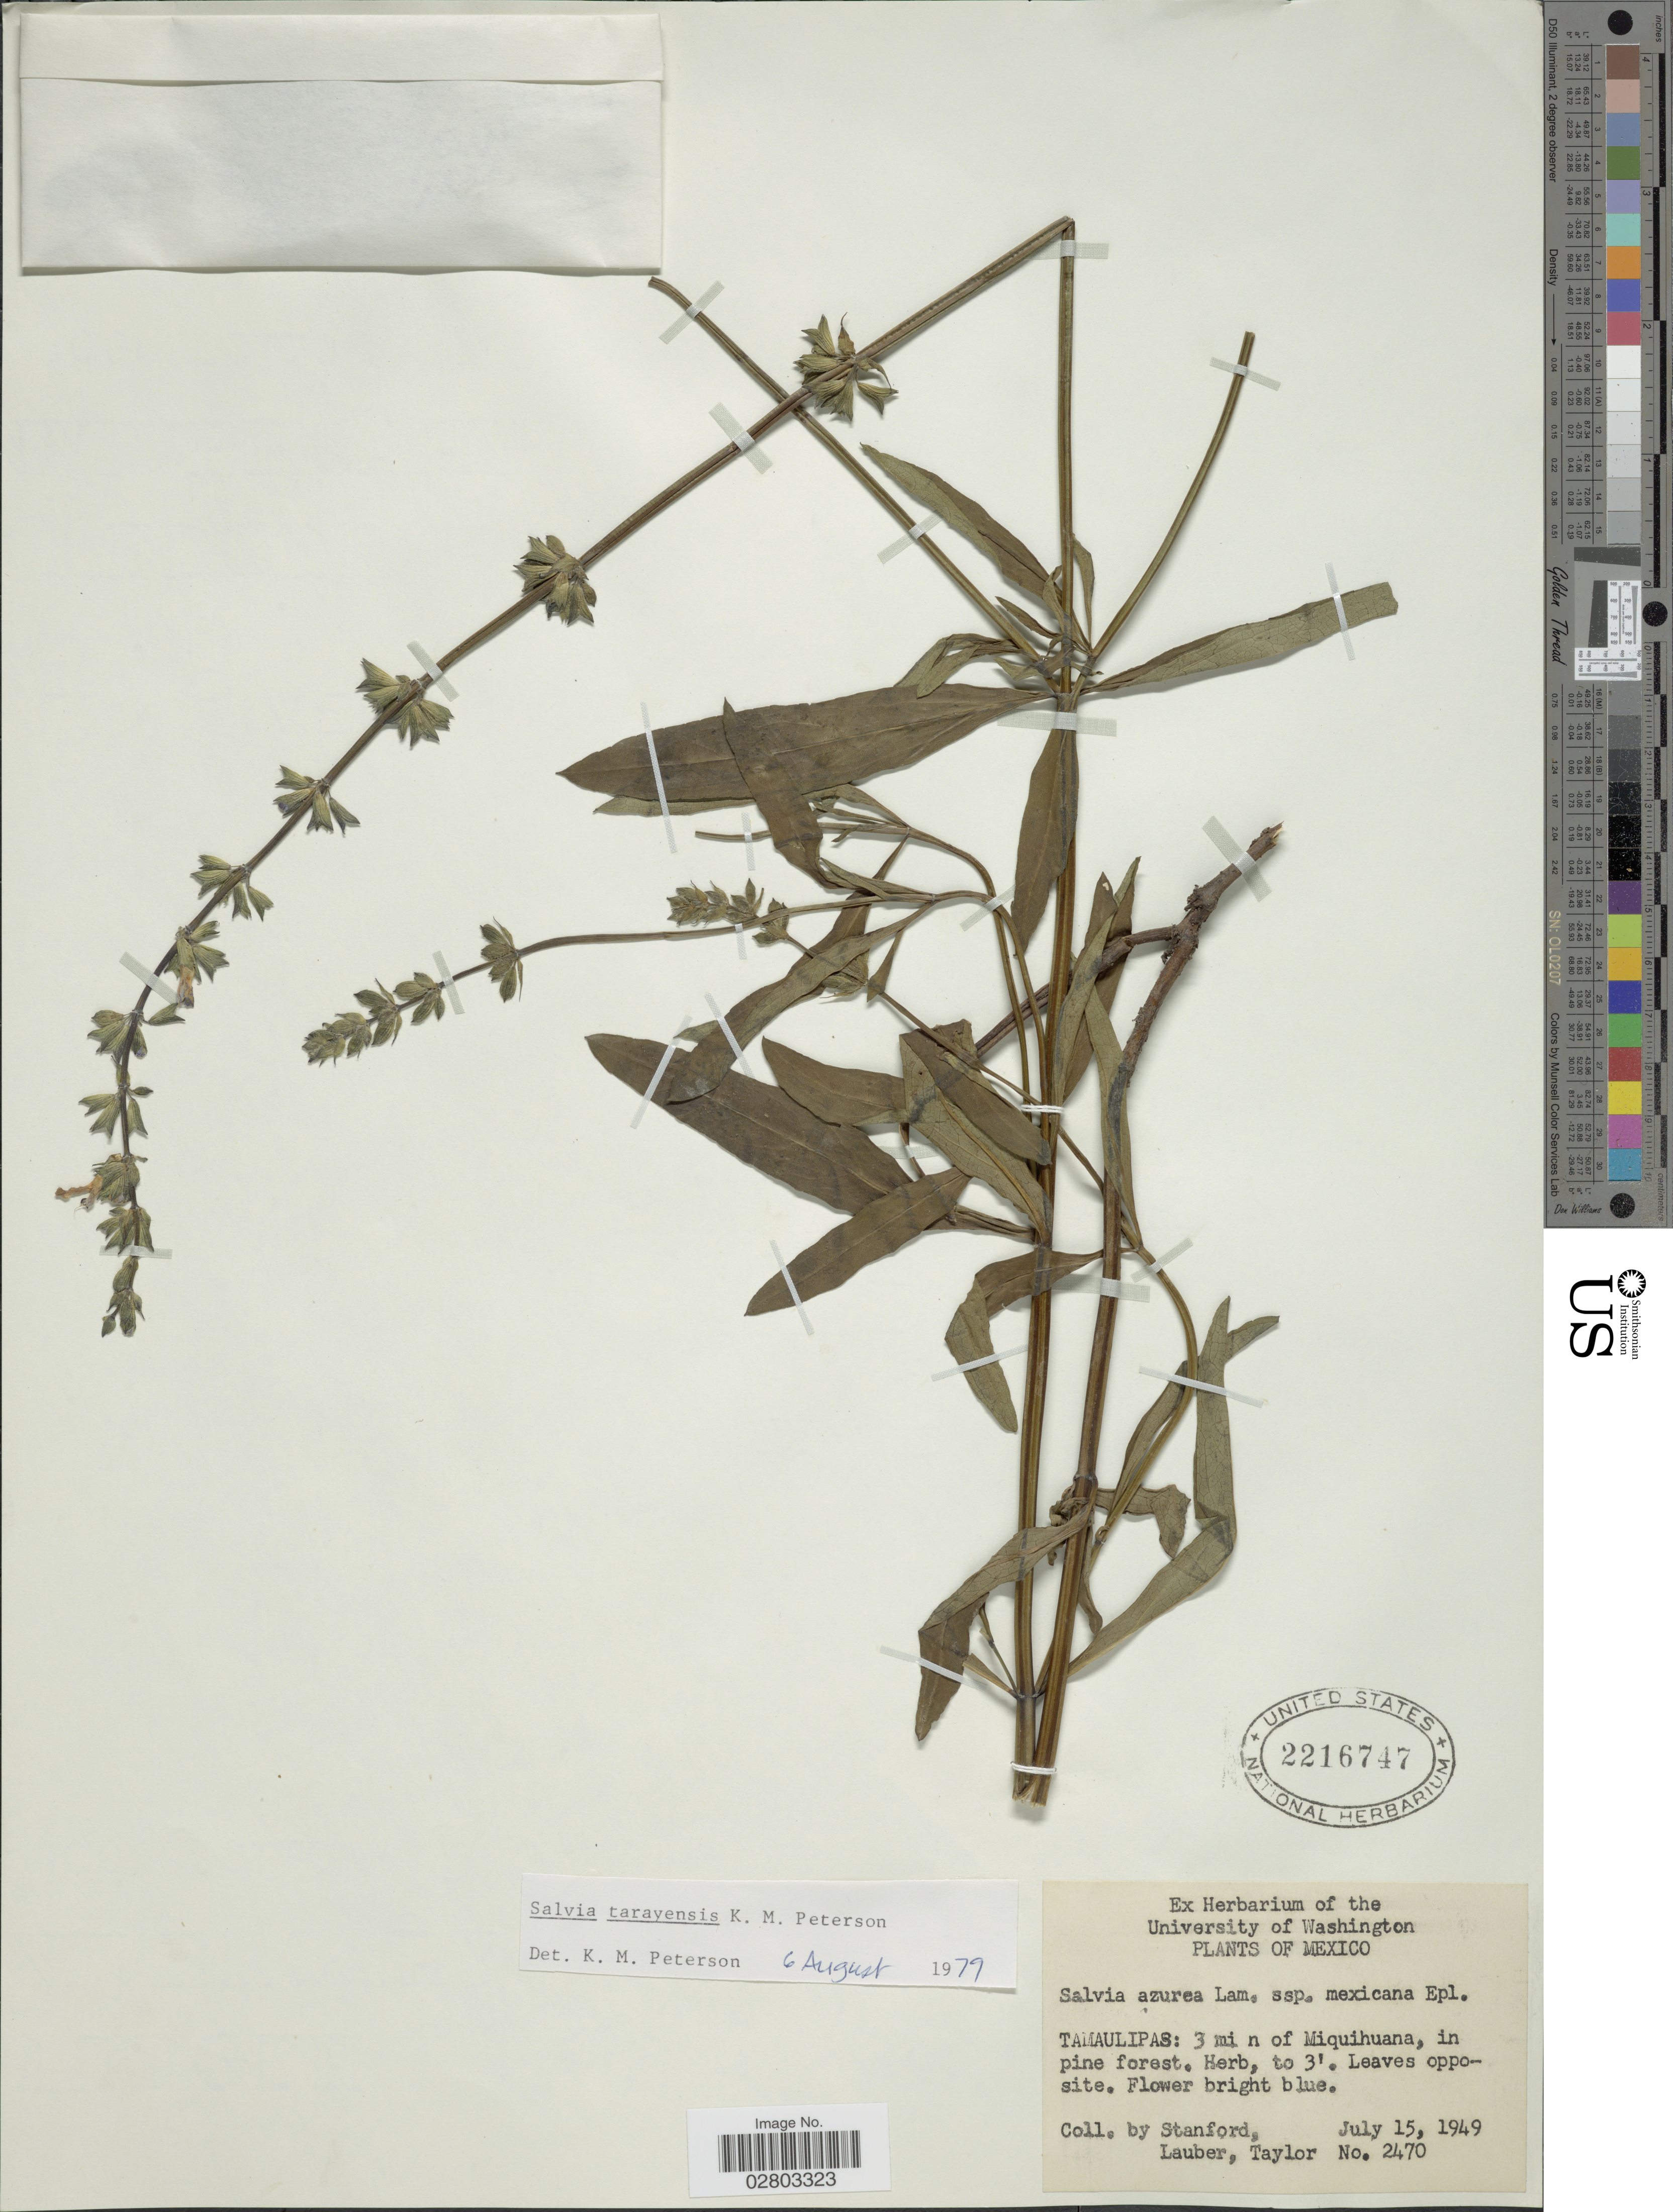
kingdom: Plantae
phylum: Tracheophyta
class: Magnoliopsida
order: Lamiales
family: Lamiaceae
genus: Salvia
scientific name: Salvia azurea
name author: Michx. ex Vahl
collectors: -. Stanford, -. Lauber & -. Taylor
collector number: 2470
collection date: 1949-07-15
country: Mexico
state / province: Tamaulipas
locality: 3 mi n of Miquihuana.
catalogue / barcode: US 2216747